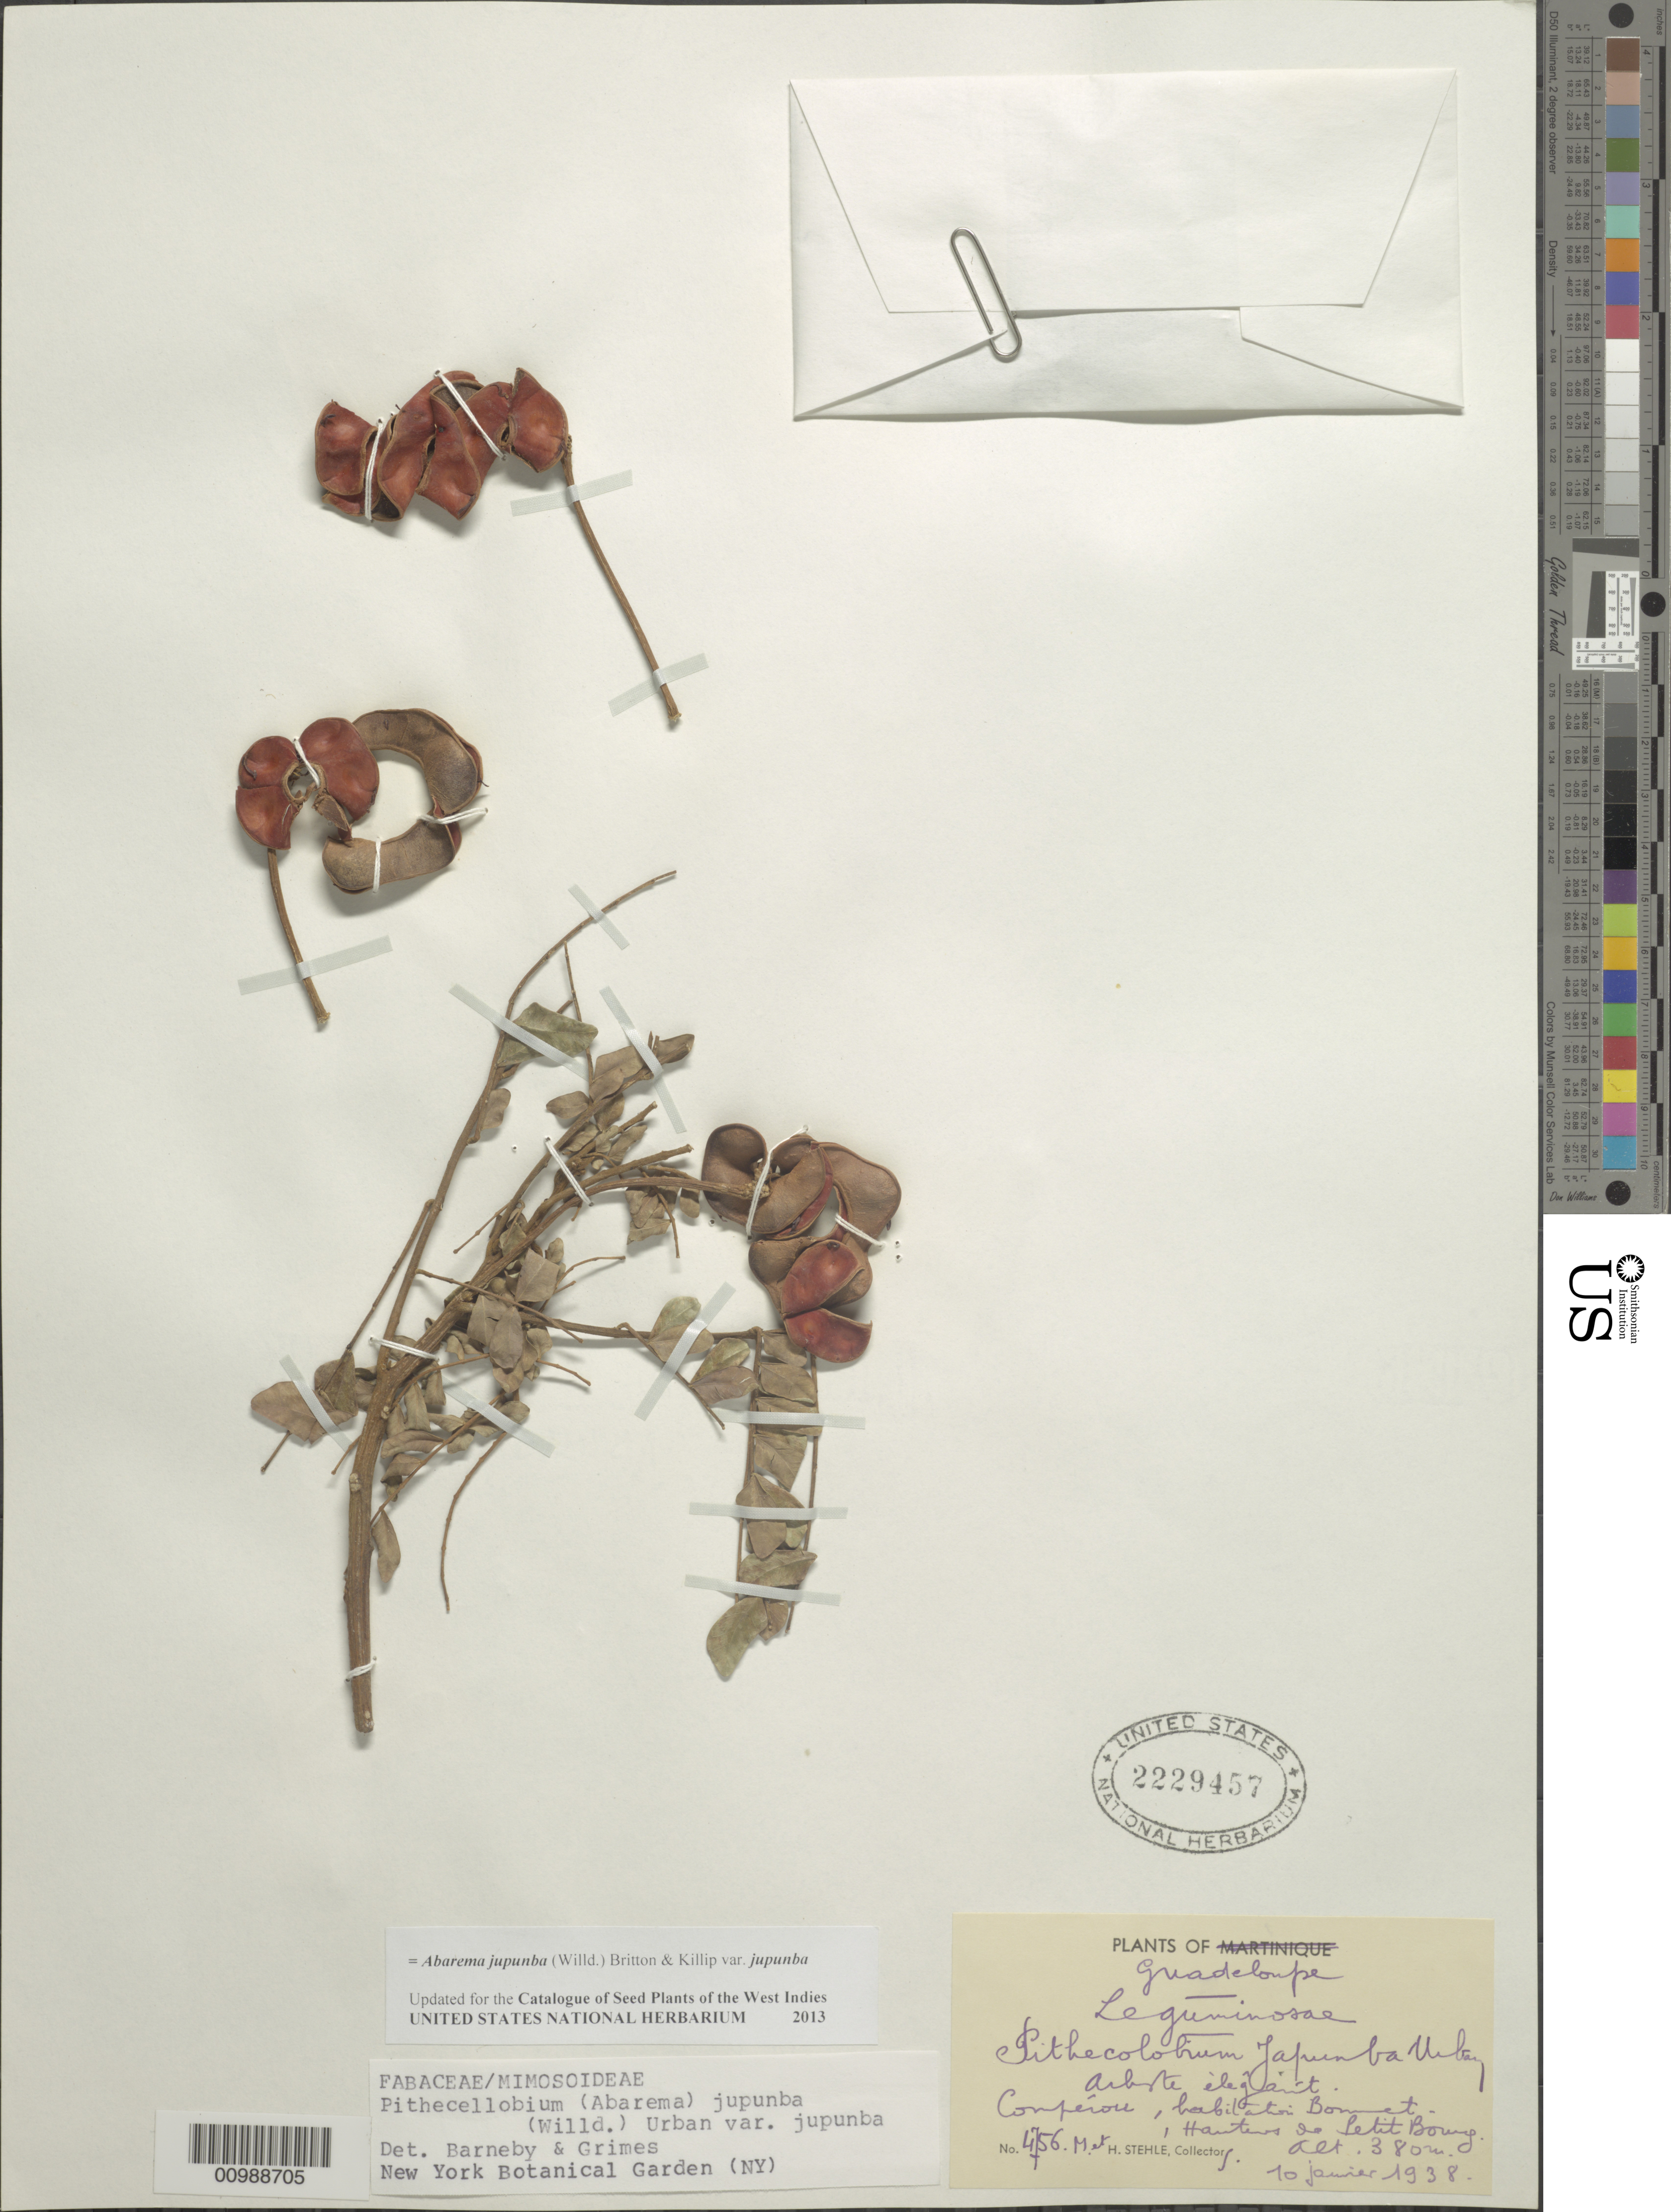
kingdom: Plantae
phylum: Tracheophyta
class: Magnoliopsida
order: Fabales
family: Fabaceae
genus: Abarema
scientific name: Abarema jupunba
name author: (Willd.) Britton & Killip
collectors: H. Stehlé & M. Stehlé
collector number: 4756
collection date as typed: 10 Jan 1938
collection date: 1938-01-10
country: Guadeloupe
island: Basse Terre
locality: Petit Bourg.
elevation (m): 380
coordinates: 0 N, 0 E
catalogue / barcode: US 2229457